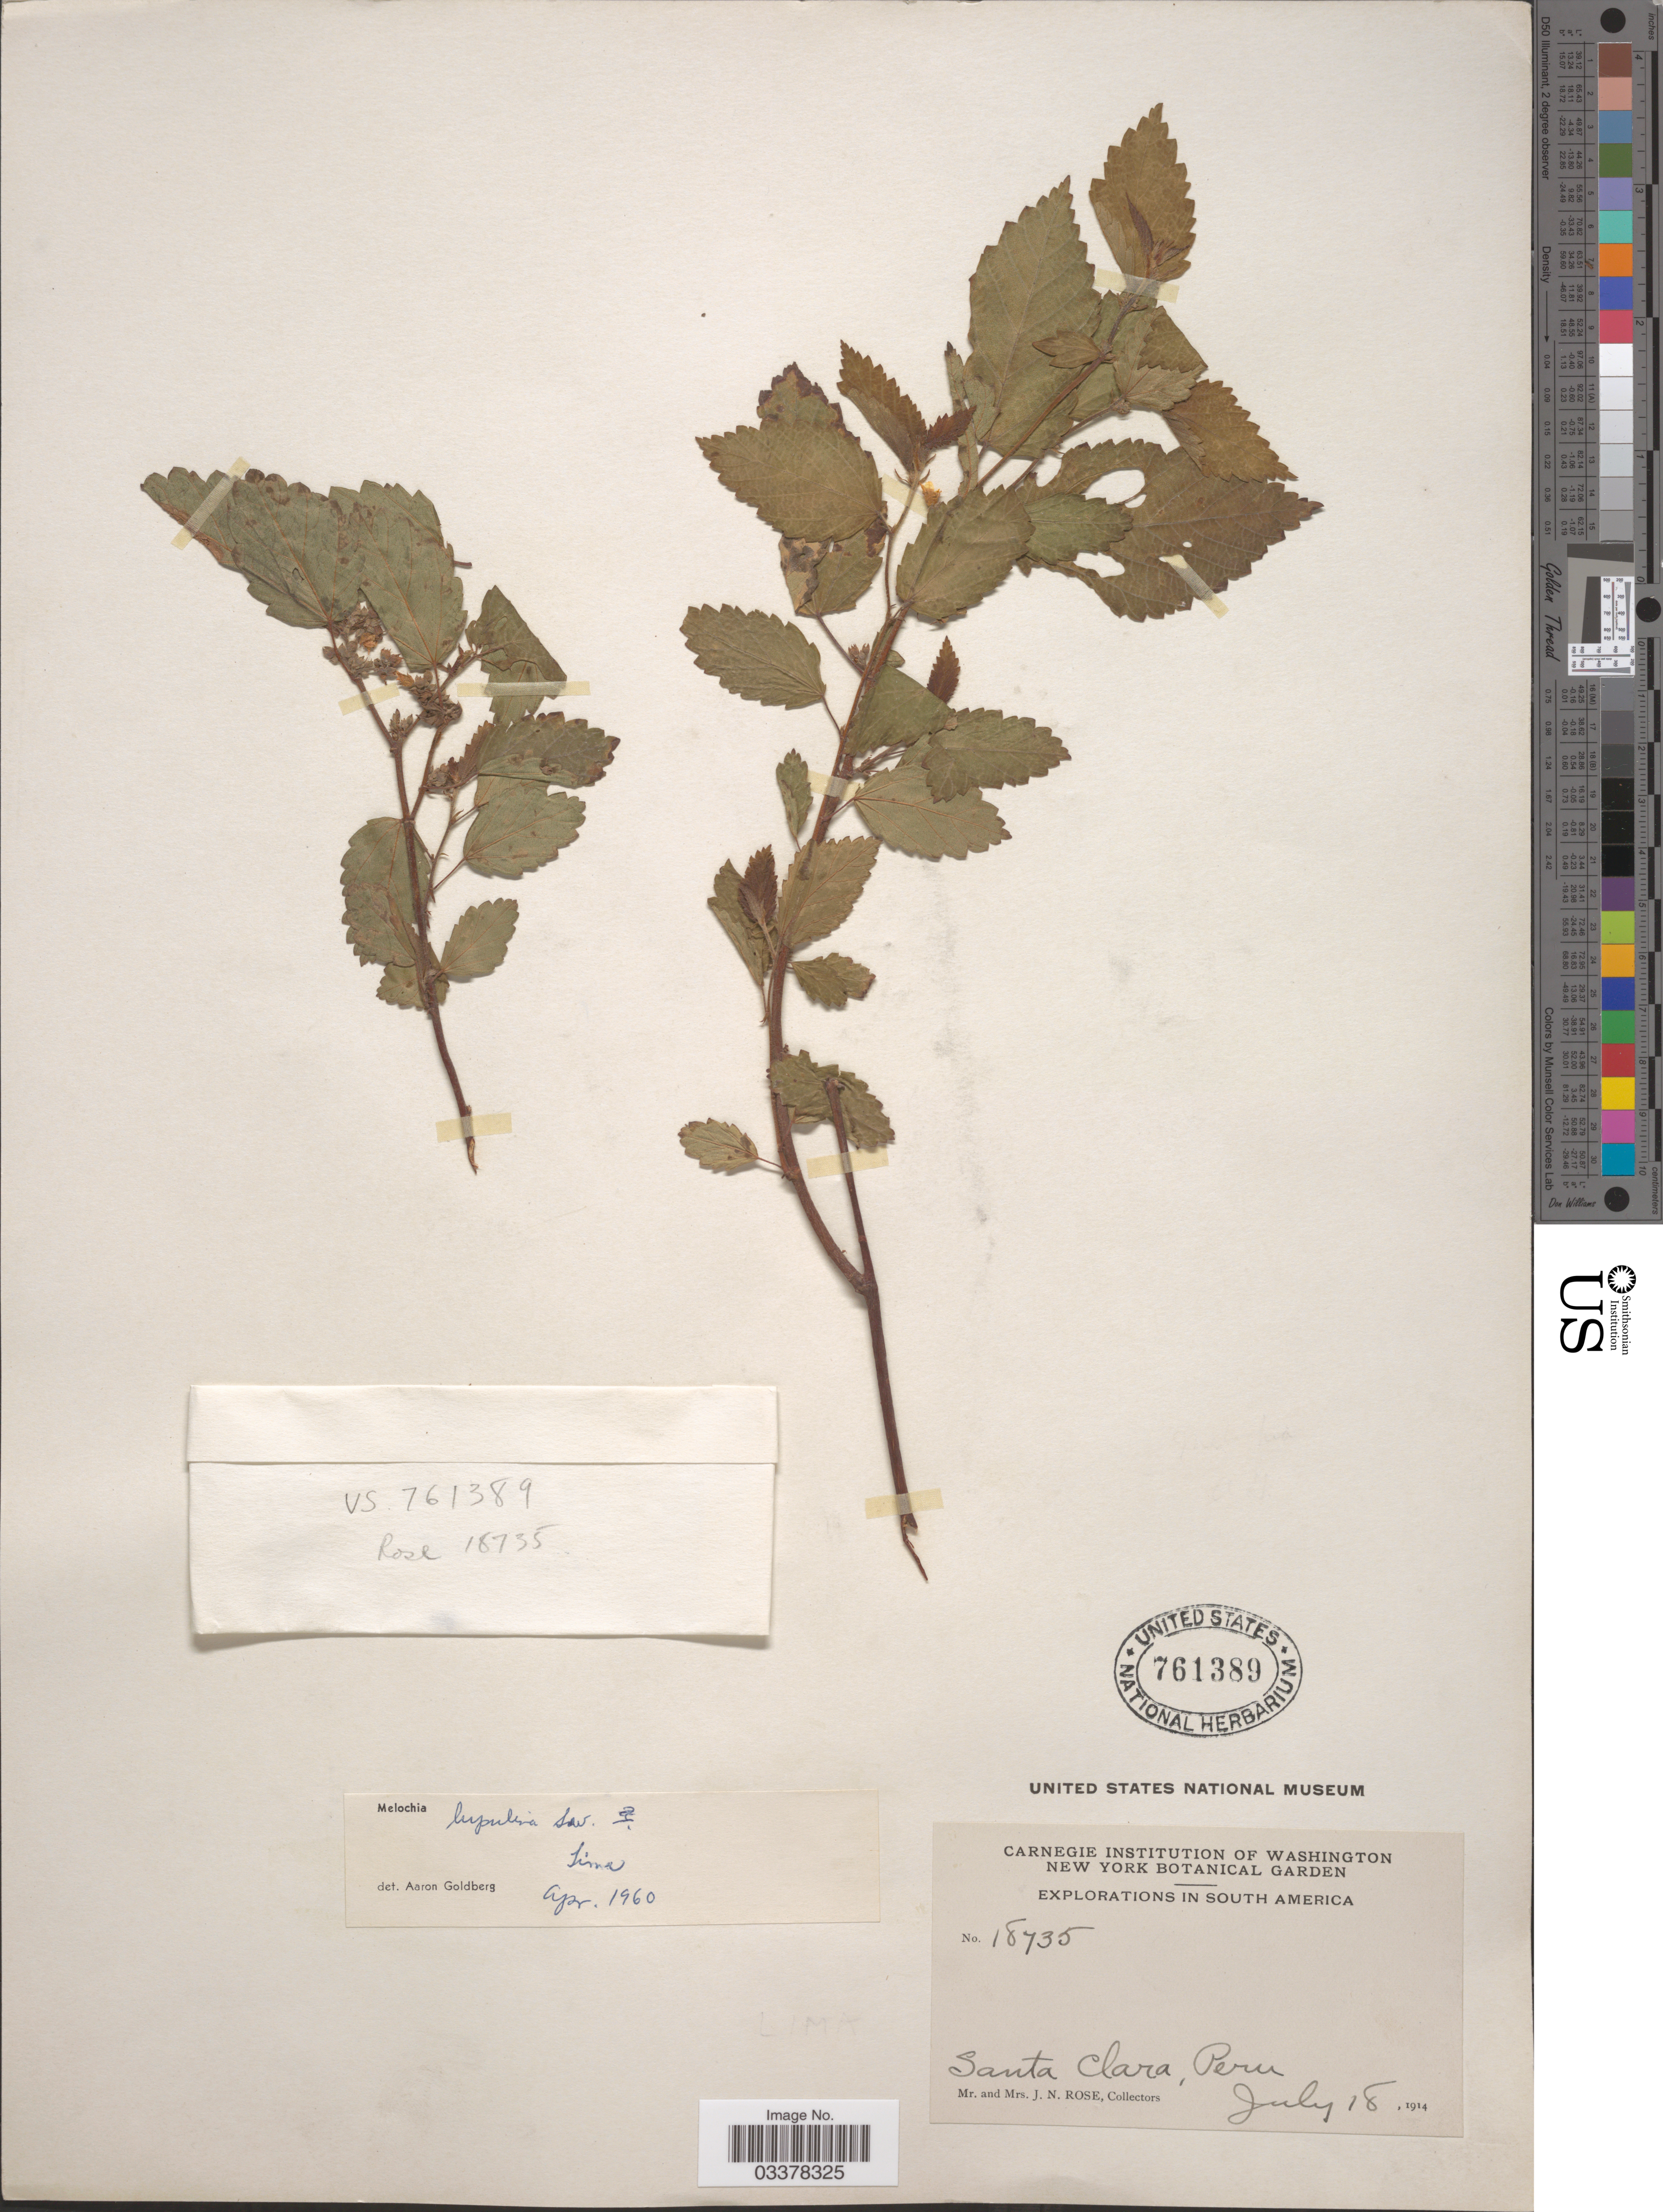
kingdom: Plantae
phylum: Tracheophyta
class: Magnoliopsida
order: Malvales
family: Malvaceae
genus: Melochia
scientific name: Melochia lupulina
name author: Sw.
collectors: J. N. Rose & L. B. Rose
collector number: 18735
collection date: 1914-07-18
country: Peru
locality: Santa Clara.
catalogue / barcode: US 761389